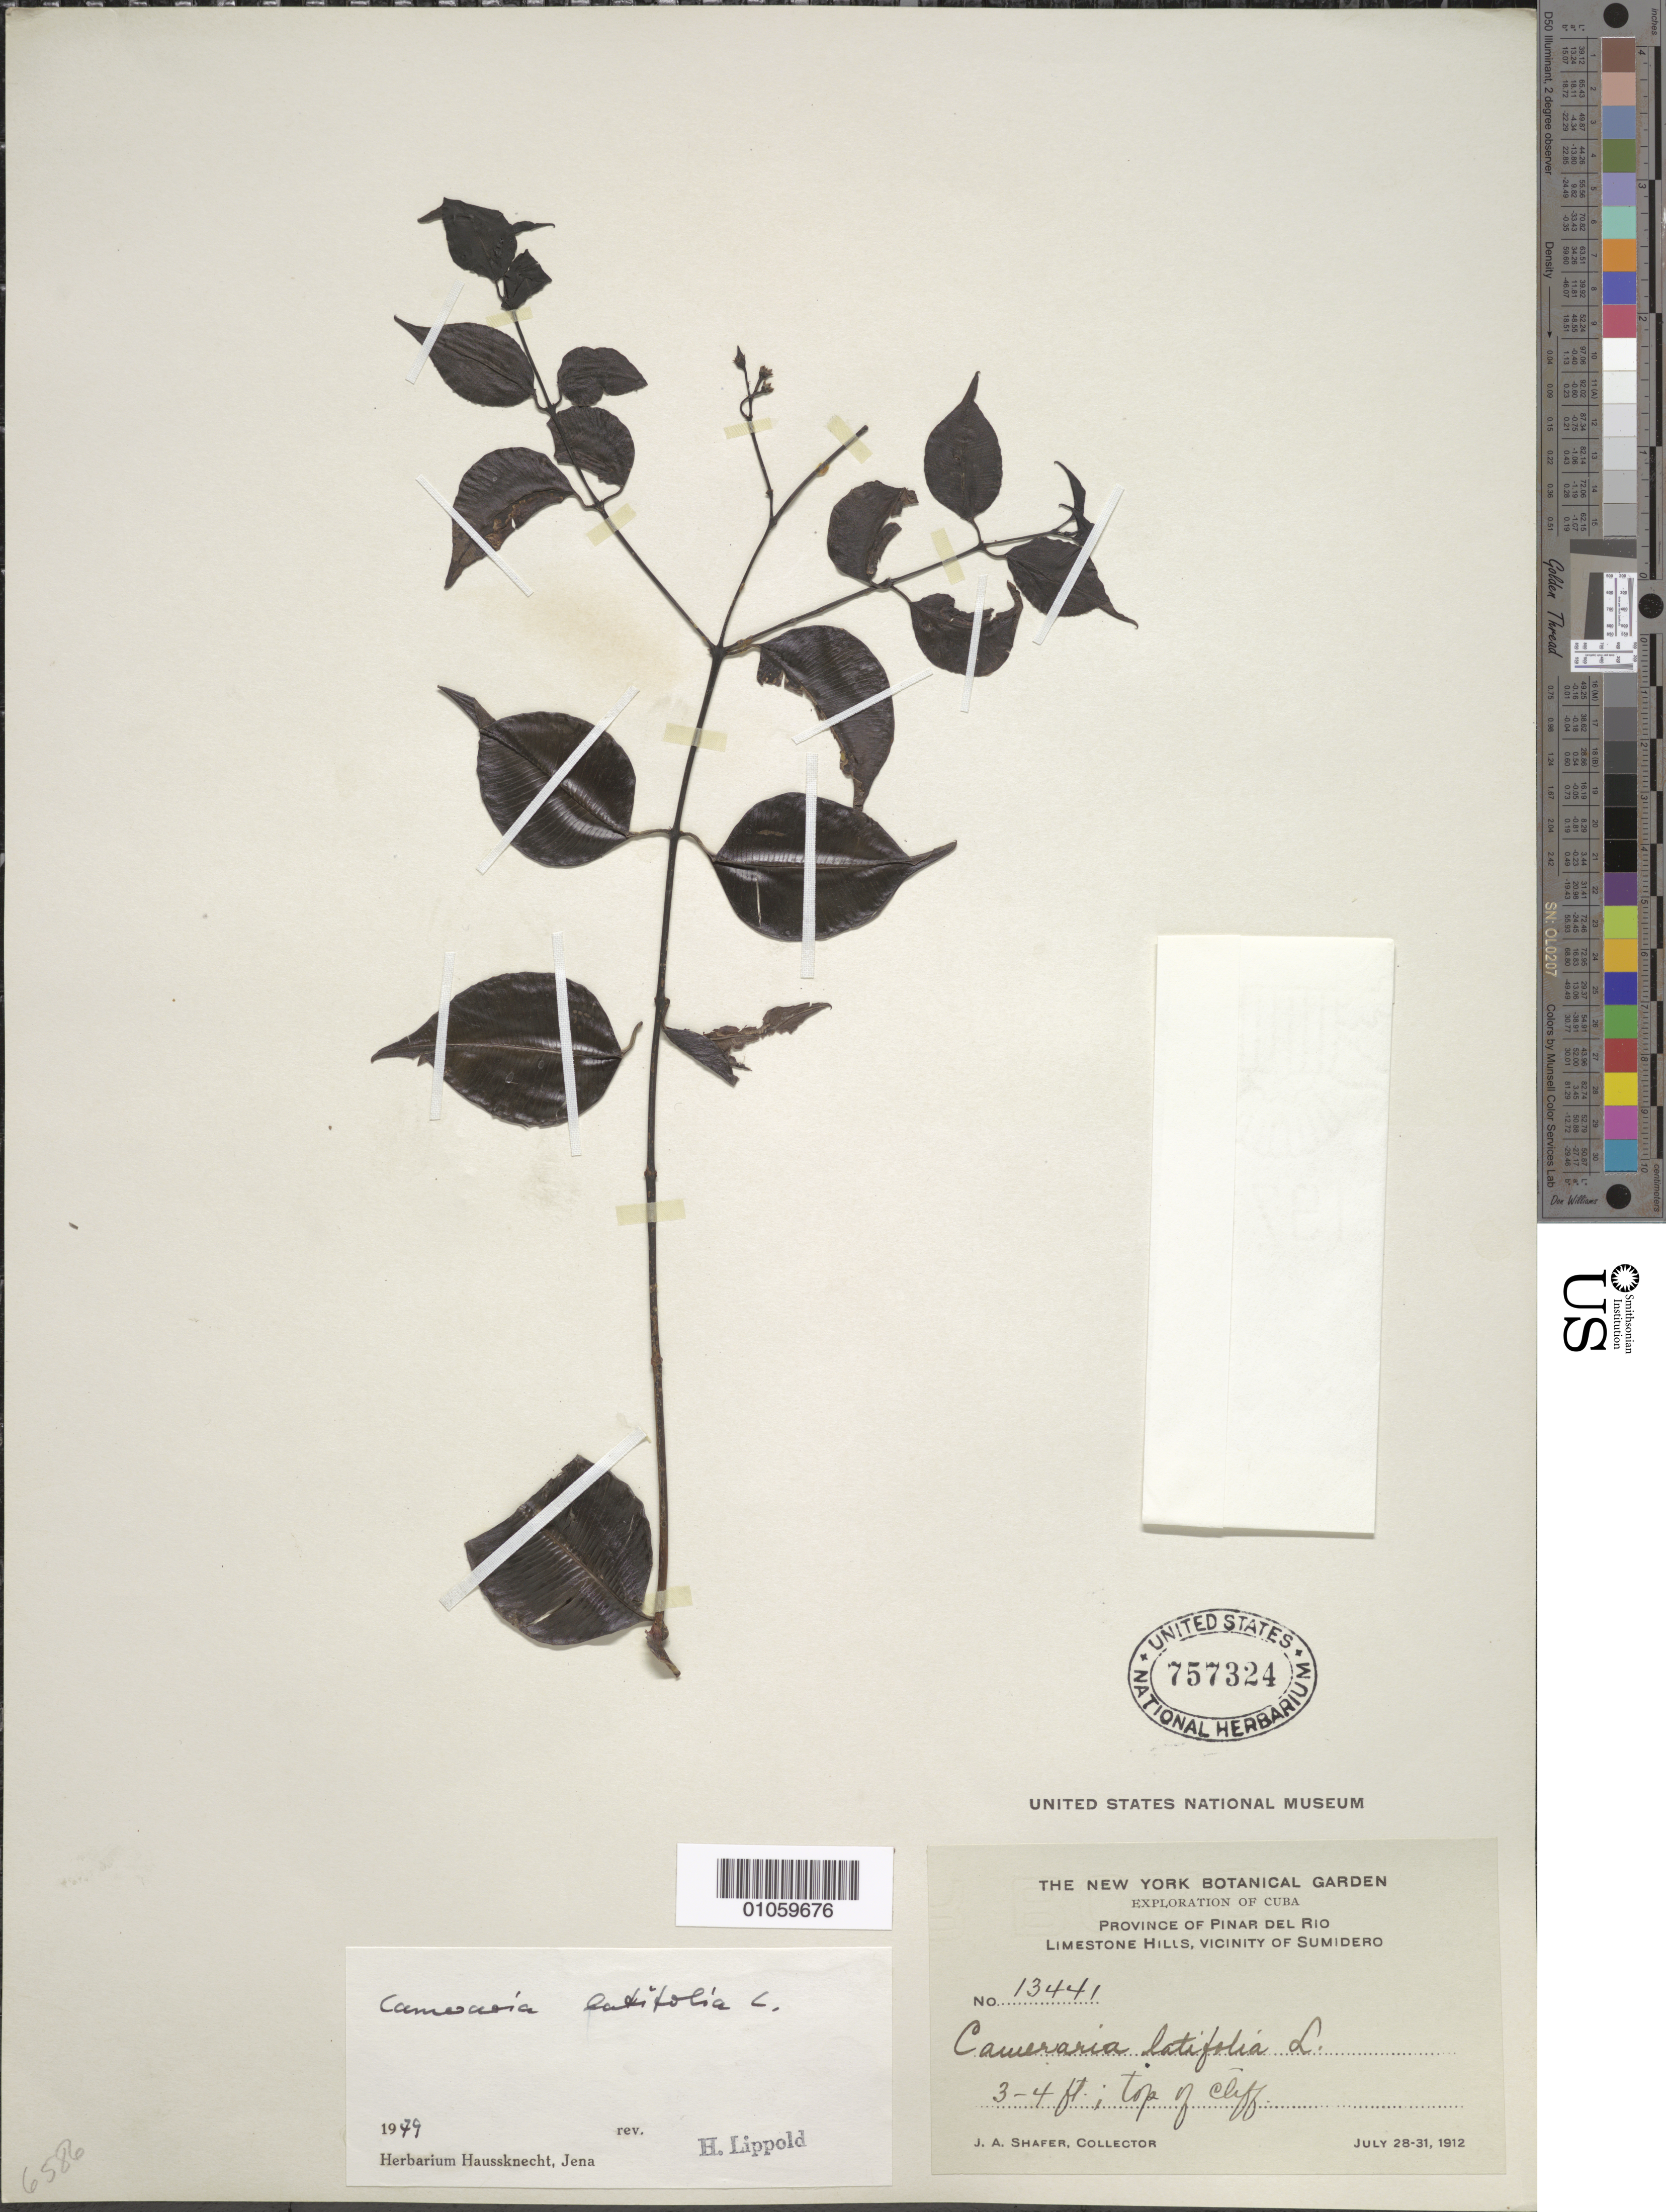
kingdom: Plantae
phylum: Tracheophyta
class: Magnoliopsida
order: Gentianales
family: Apocynaceae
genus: Cameraria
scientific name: Cameraria latifolia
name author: L.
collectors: J. A. Shafer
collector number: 13441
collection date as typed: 28 Jul 1912 to 31 Jul 1912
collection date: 1912-07-28/1912-07-31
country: Cuba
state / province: Pinar del Rio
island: Cuba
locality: Hills, vicinity of Sumidero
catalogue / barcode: US 757324